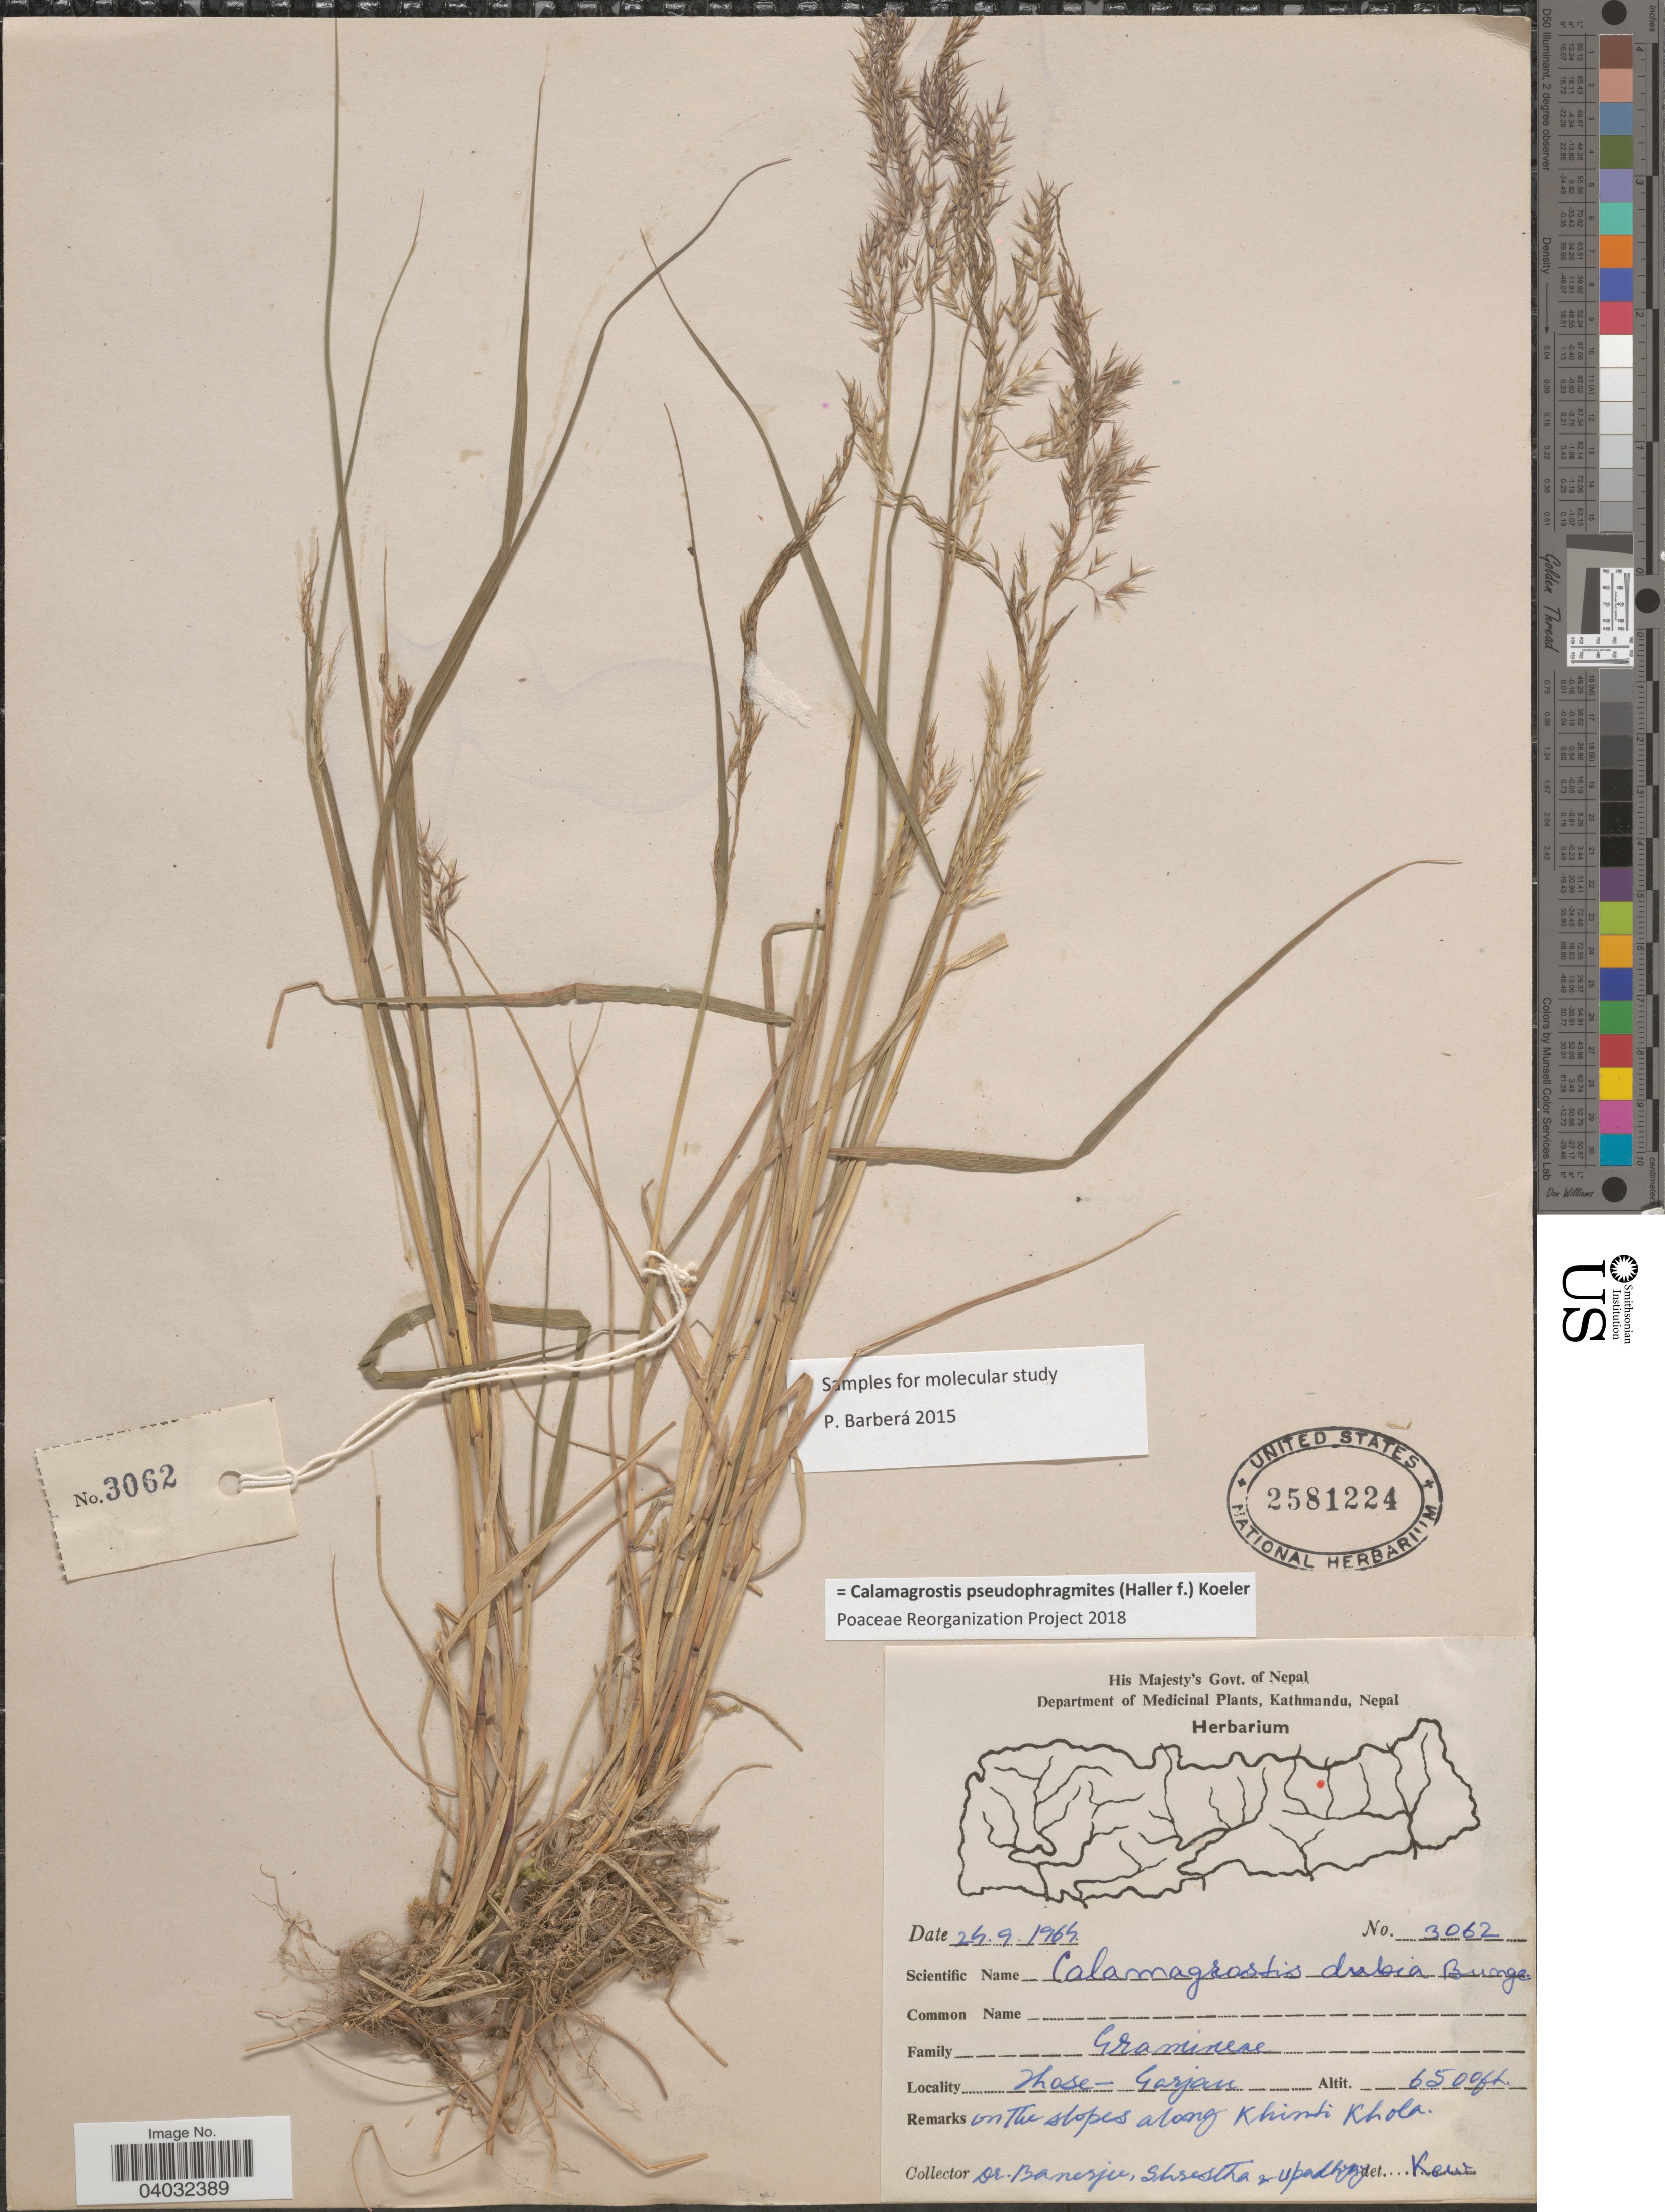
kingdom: Plantae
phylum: Tracheophyta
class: Liliopsida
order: Poales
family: Poaceae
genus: Calamagrostis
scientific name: Calamagrostis pseudophragmites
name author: (Haller f.) Koeler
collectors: -. Banerjee, -. Shrestha & Upadhyay, --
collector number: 3062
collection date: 1964-09-24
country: Nepal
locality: Those - Garjan. On the slopes along Khinti Khola.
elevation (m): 1981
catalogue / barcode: US 2581224